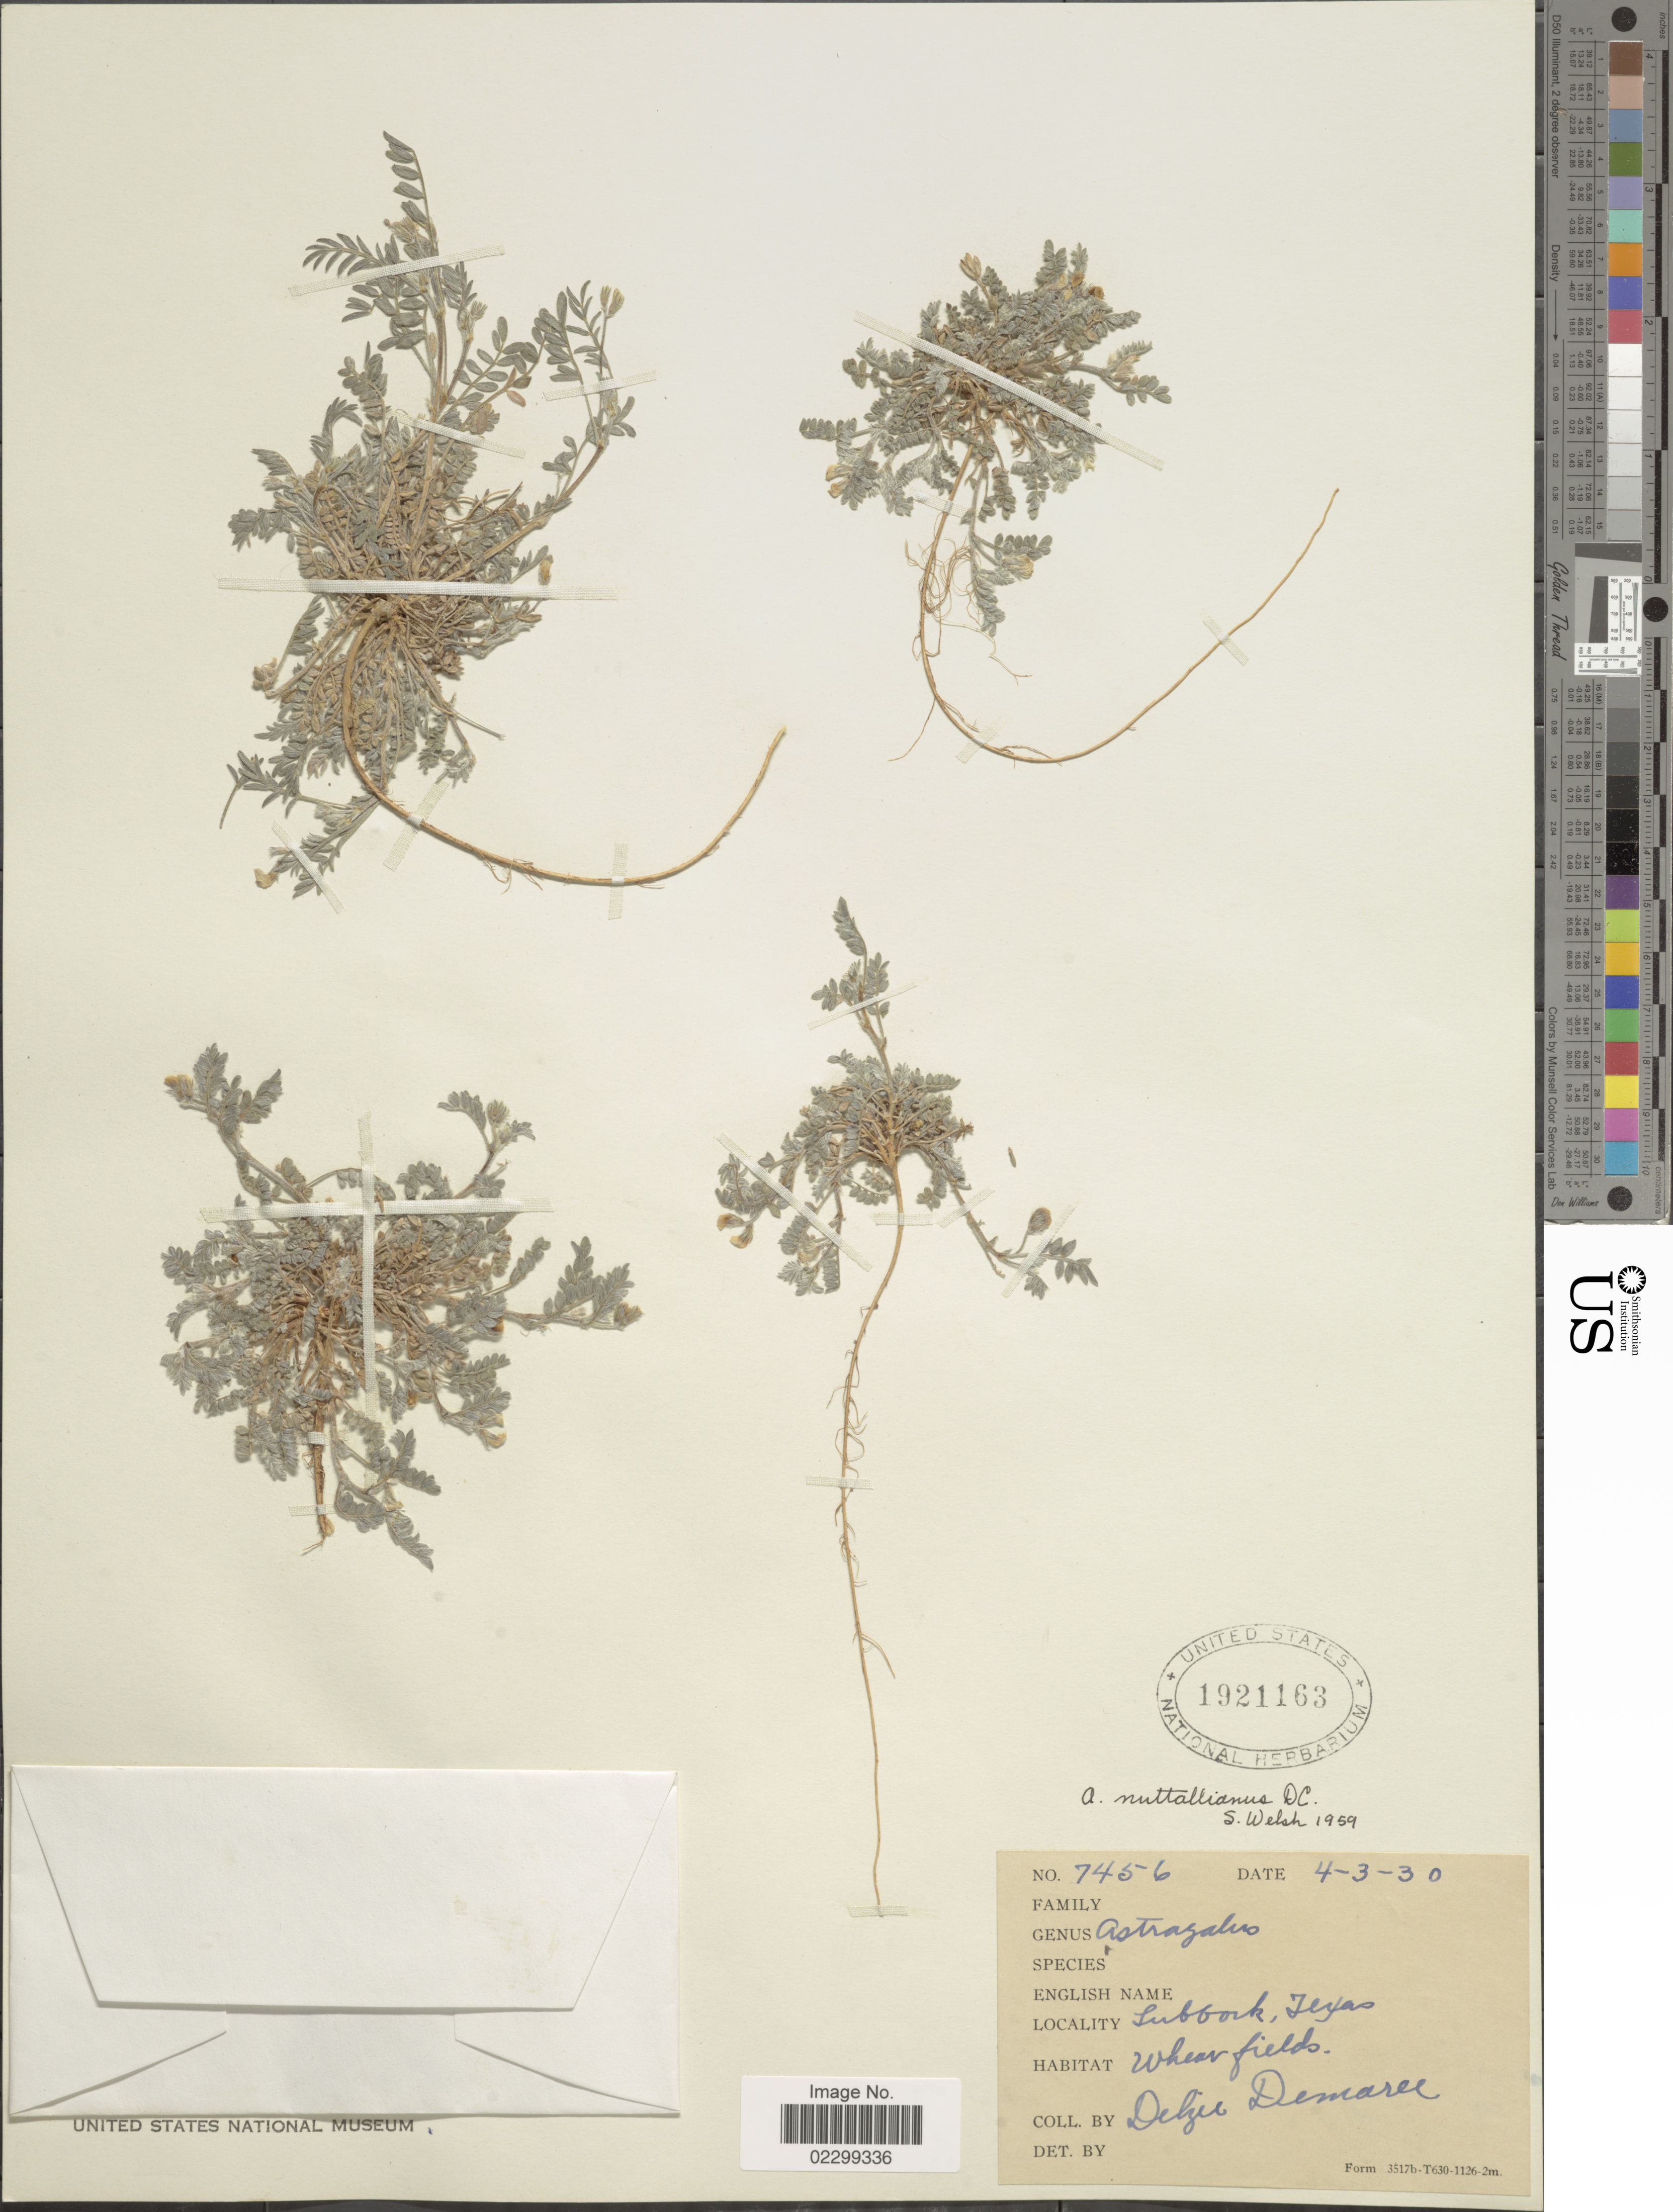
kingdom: Plantae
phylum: Tracheophyta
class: Magnoliopsida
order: Fabales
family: Fabaceae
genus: Astragalus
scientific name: Astragalus austrinus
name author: (Small) O.E. Schulz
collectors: D. Demaree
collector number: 7456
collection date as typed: Transcribed d/m/y: 3/4/30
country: United States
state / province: Texas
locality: Lubbock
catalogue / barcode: US 1921163